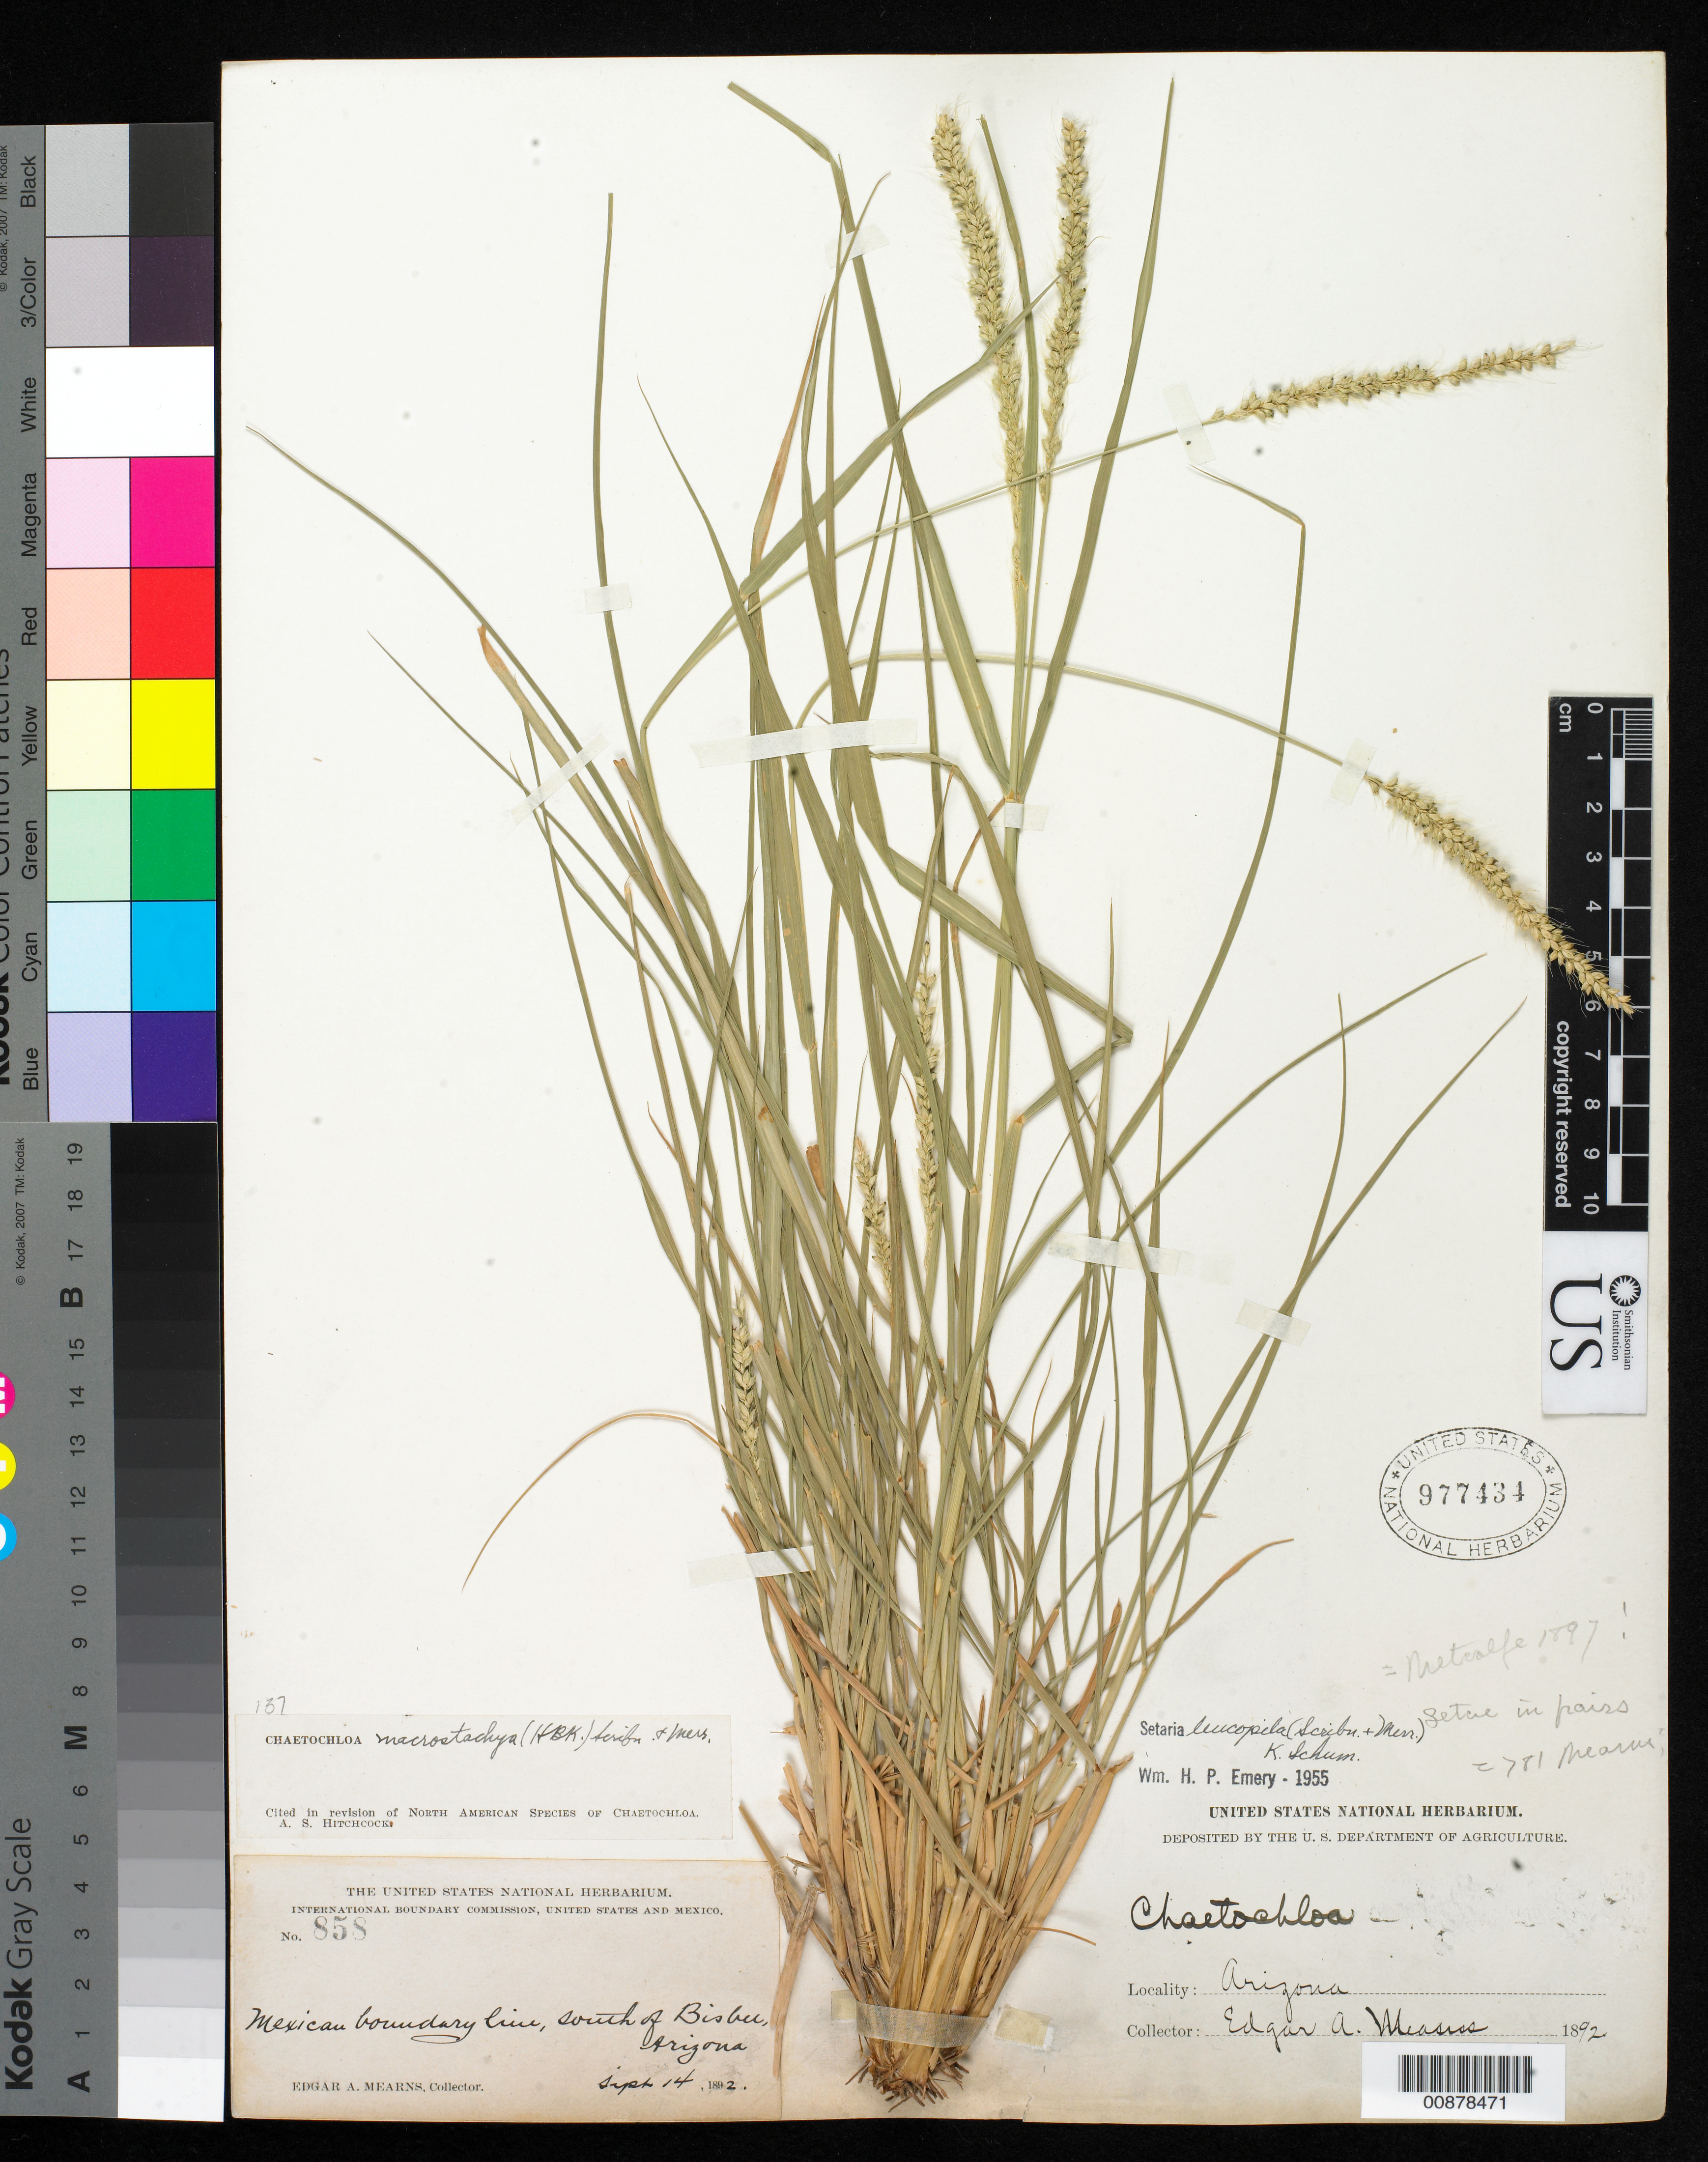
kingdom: Plantae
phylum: Tracheophyta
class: Liliopsida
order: Poales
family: Poaceae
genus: Setaria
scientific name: Setaria leucopila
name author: (Scribn. & Merr.) K. Schum.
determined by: Emery, H. B.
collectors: E. A. Mearns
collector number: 858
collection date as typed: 14 Sep 1892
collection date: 1892-09-14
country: United States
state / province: Arizona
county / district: Cochise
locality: Mexican Boundary Line, S of Bisbee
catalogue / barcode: US 977434